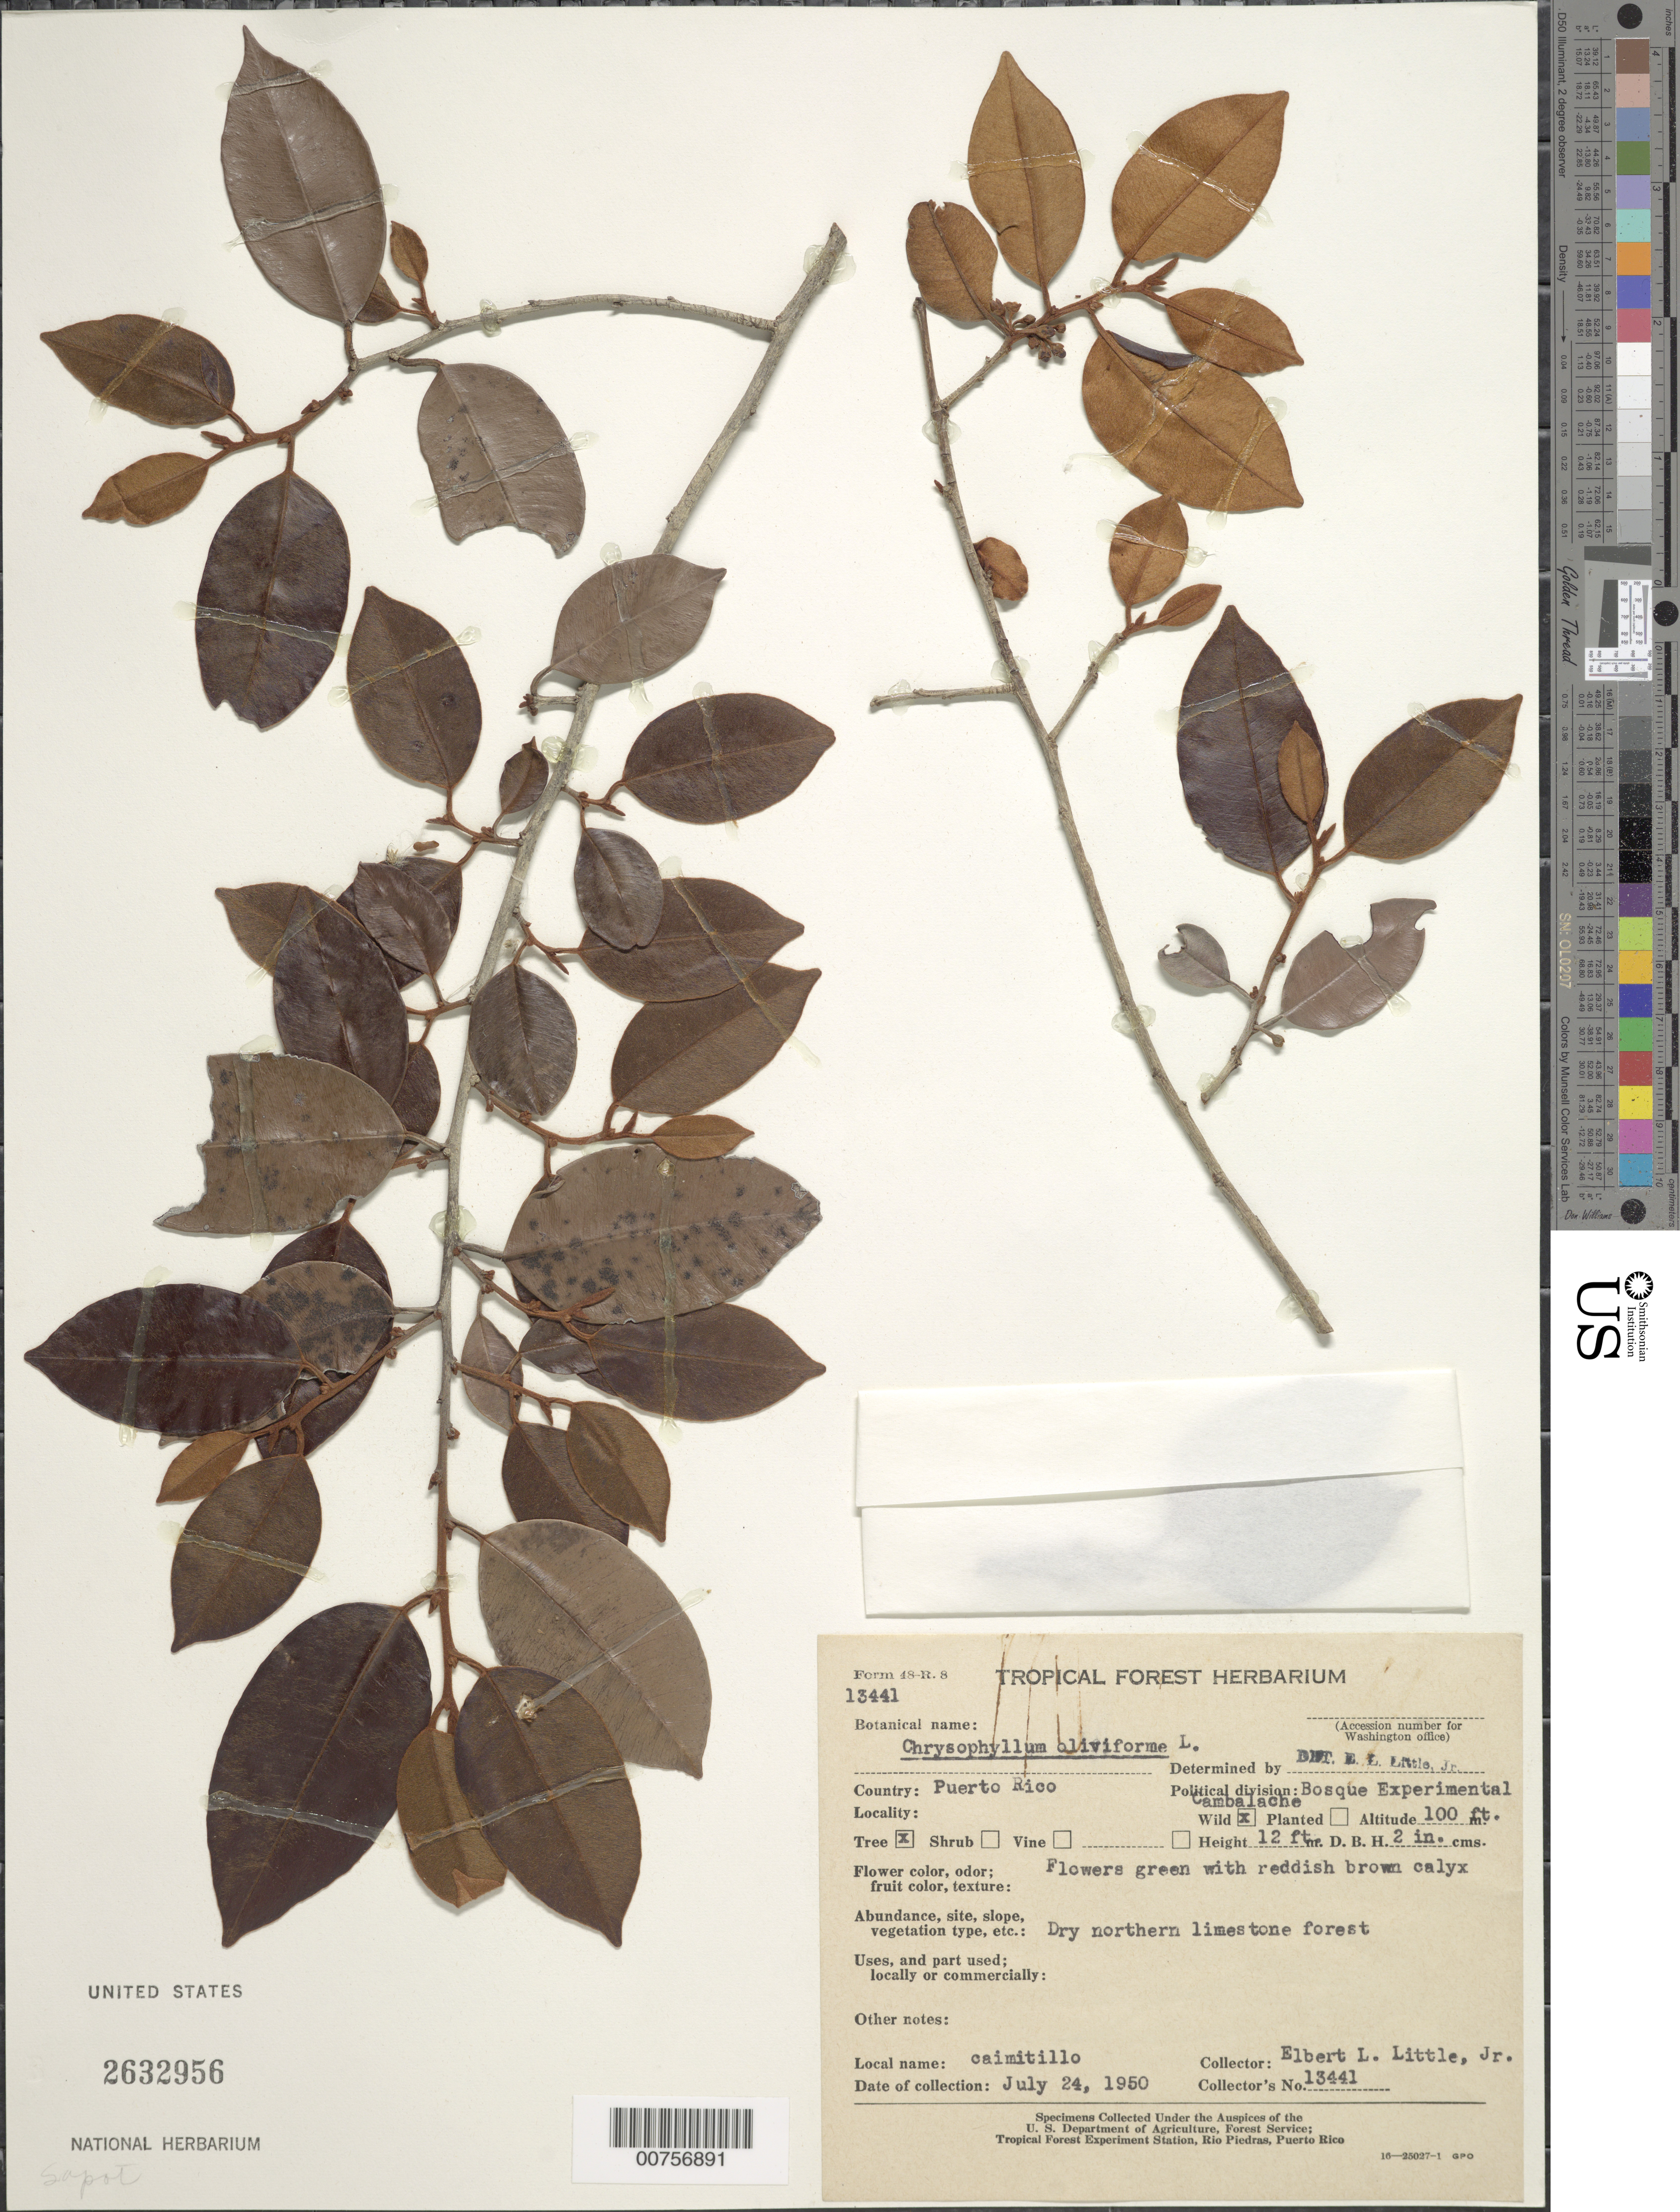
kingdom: Plantae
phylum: Tracheophyta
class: Magnoliopsida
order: Ericales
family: Sapotaceae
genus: Chrysophyllum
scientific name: Chrysophyllum oliviforme var. typicum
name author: Cronq.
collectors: E. L. Little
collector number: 13441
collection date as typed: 24 Jul 1950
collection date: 1950-07-24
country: Puerto Rico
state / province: Arecibo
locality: Bosque Experimental Cambalache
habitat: Dry northern limestone forest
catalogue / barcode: US 2632956